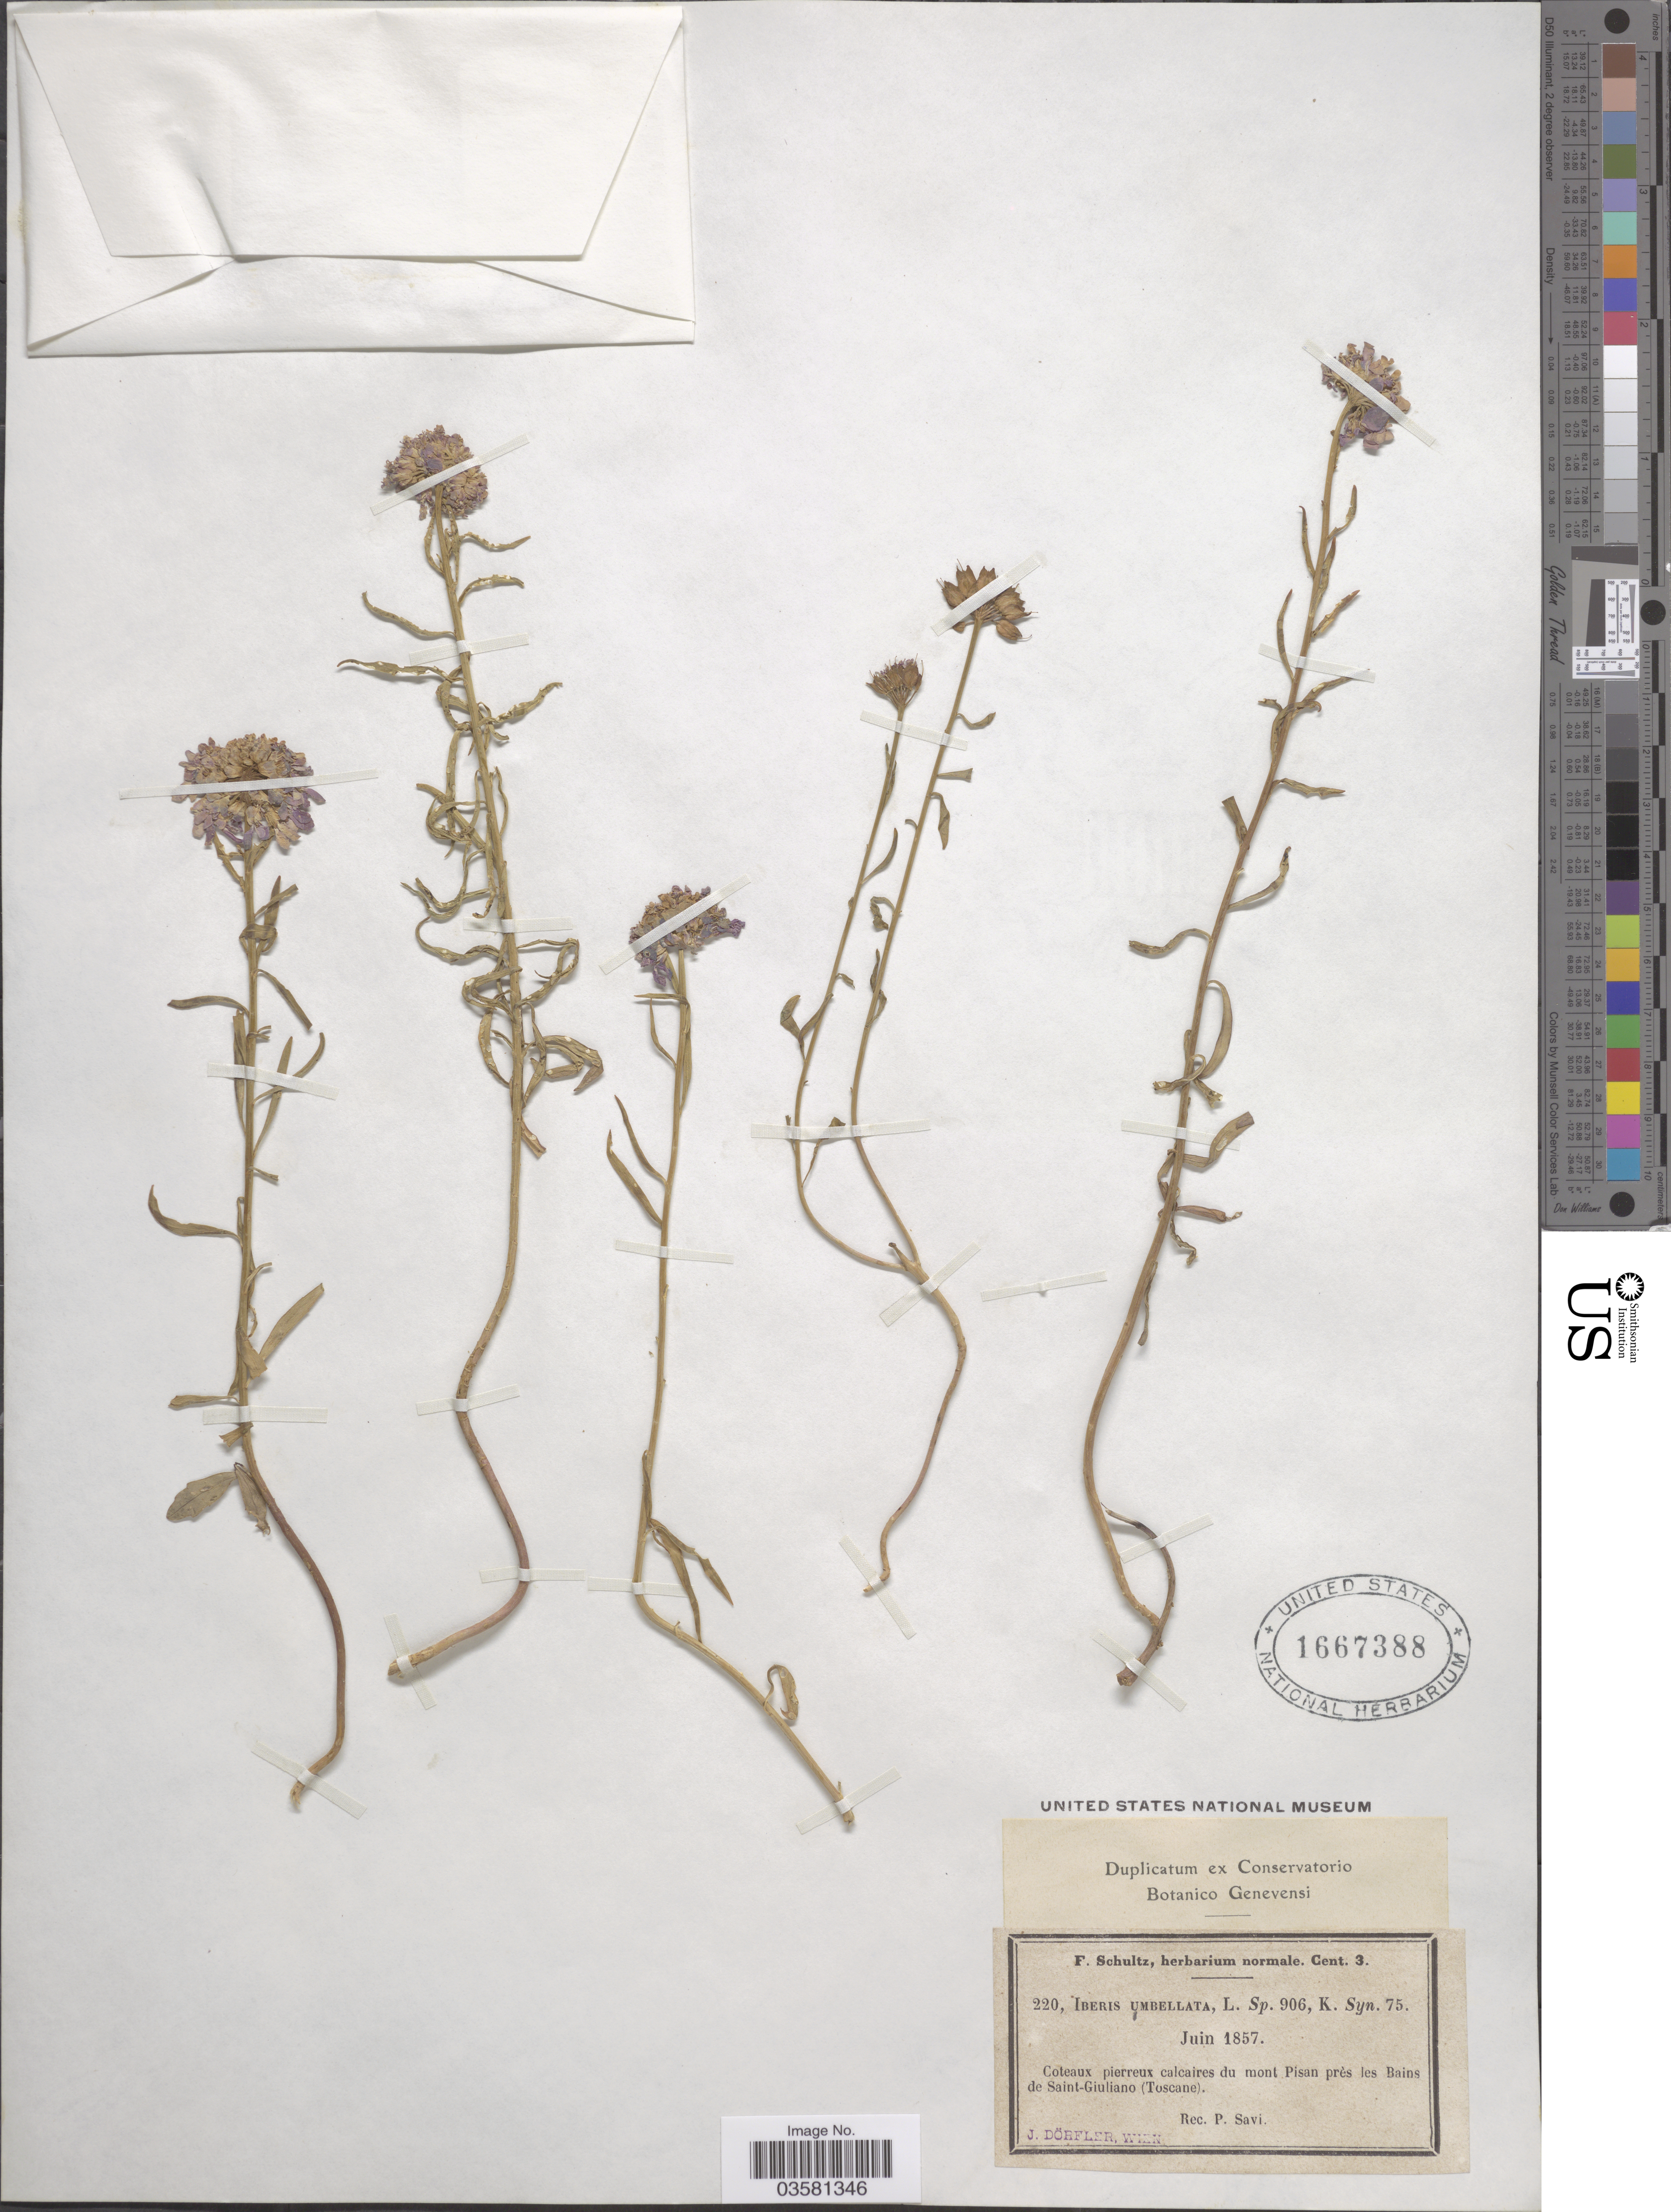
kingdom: Plantae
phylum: Tracheophyta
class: Magnoliopsida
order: Brassicales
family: Brassicaceae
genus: Iberis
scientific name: Iberis umbellata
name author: L.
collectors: P. Savi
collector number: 220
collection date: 1857-06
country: Italy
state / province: Tuscany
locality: Coteaux pierreux calcaires du mont Pisan près les Bains de Saint-Giuliano (Toscane).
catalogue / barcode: US 1667388